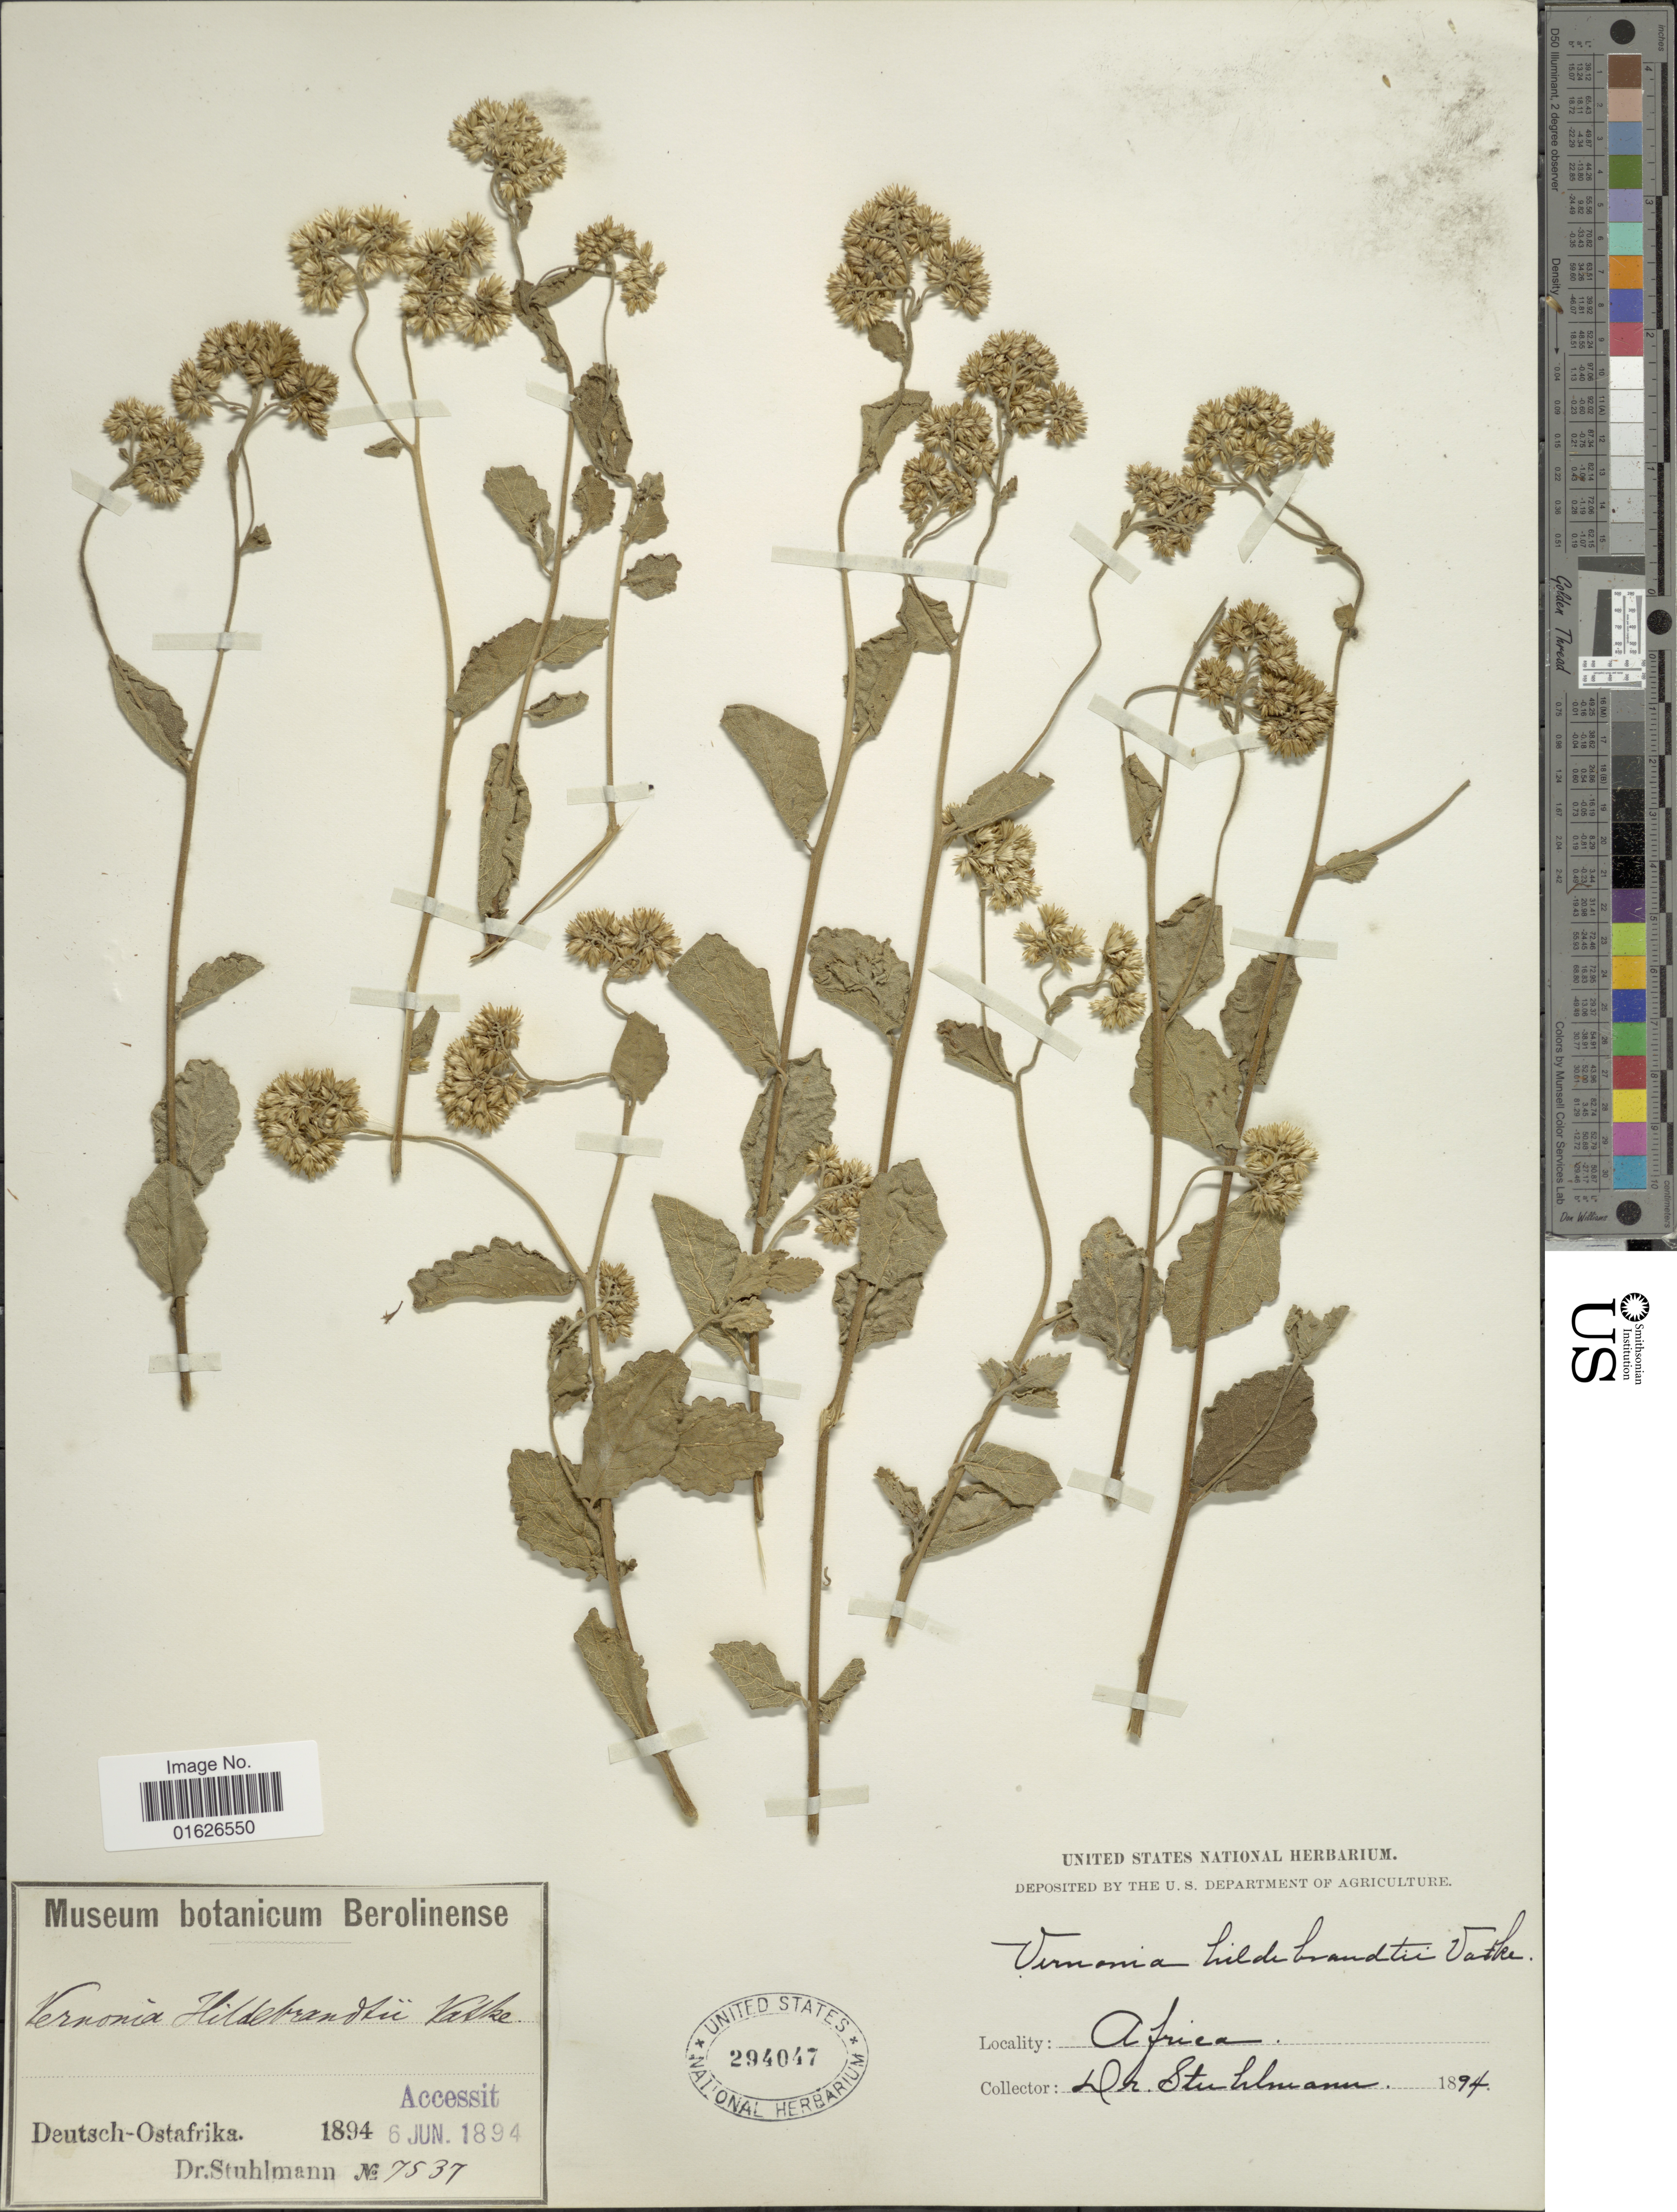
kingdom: Plantae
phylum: Tracheophyta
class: Magnoliopsida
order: Asterales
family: Asteraceae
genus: Jeffreycia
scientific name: Jeffreycia hildebrandtii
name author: (Vatke) H. Rob.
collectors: -. Stuhlmann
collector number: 7537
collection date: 1894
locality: Deutsch - Ostafrika.(German East Africa)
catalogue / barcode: US 294047